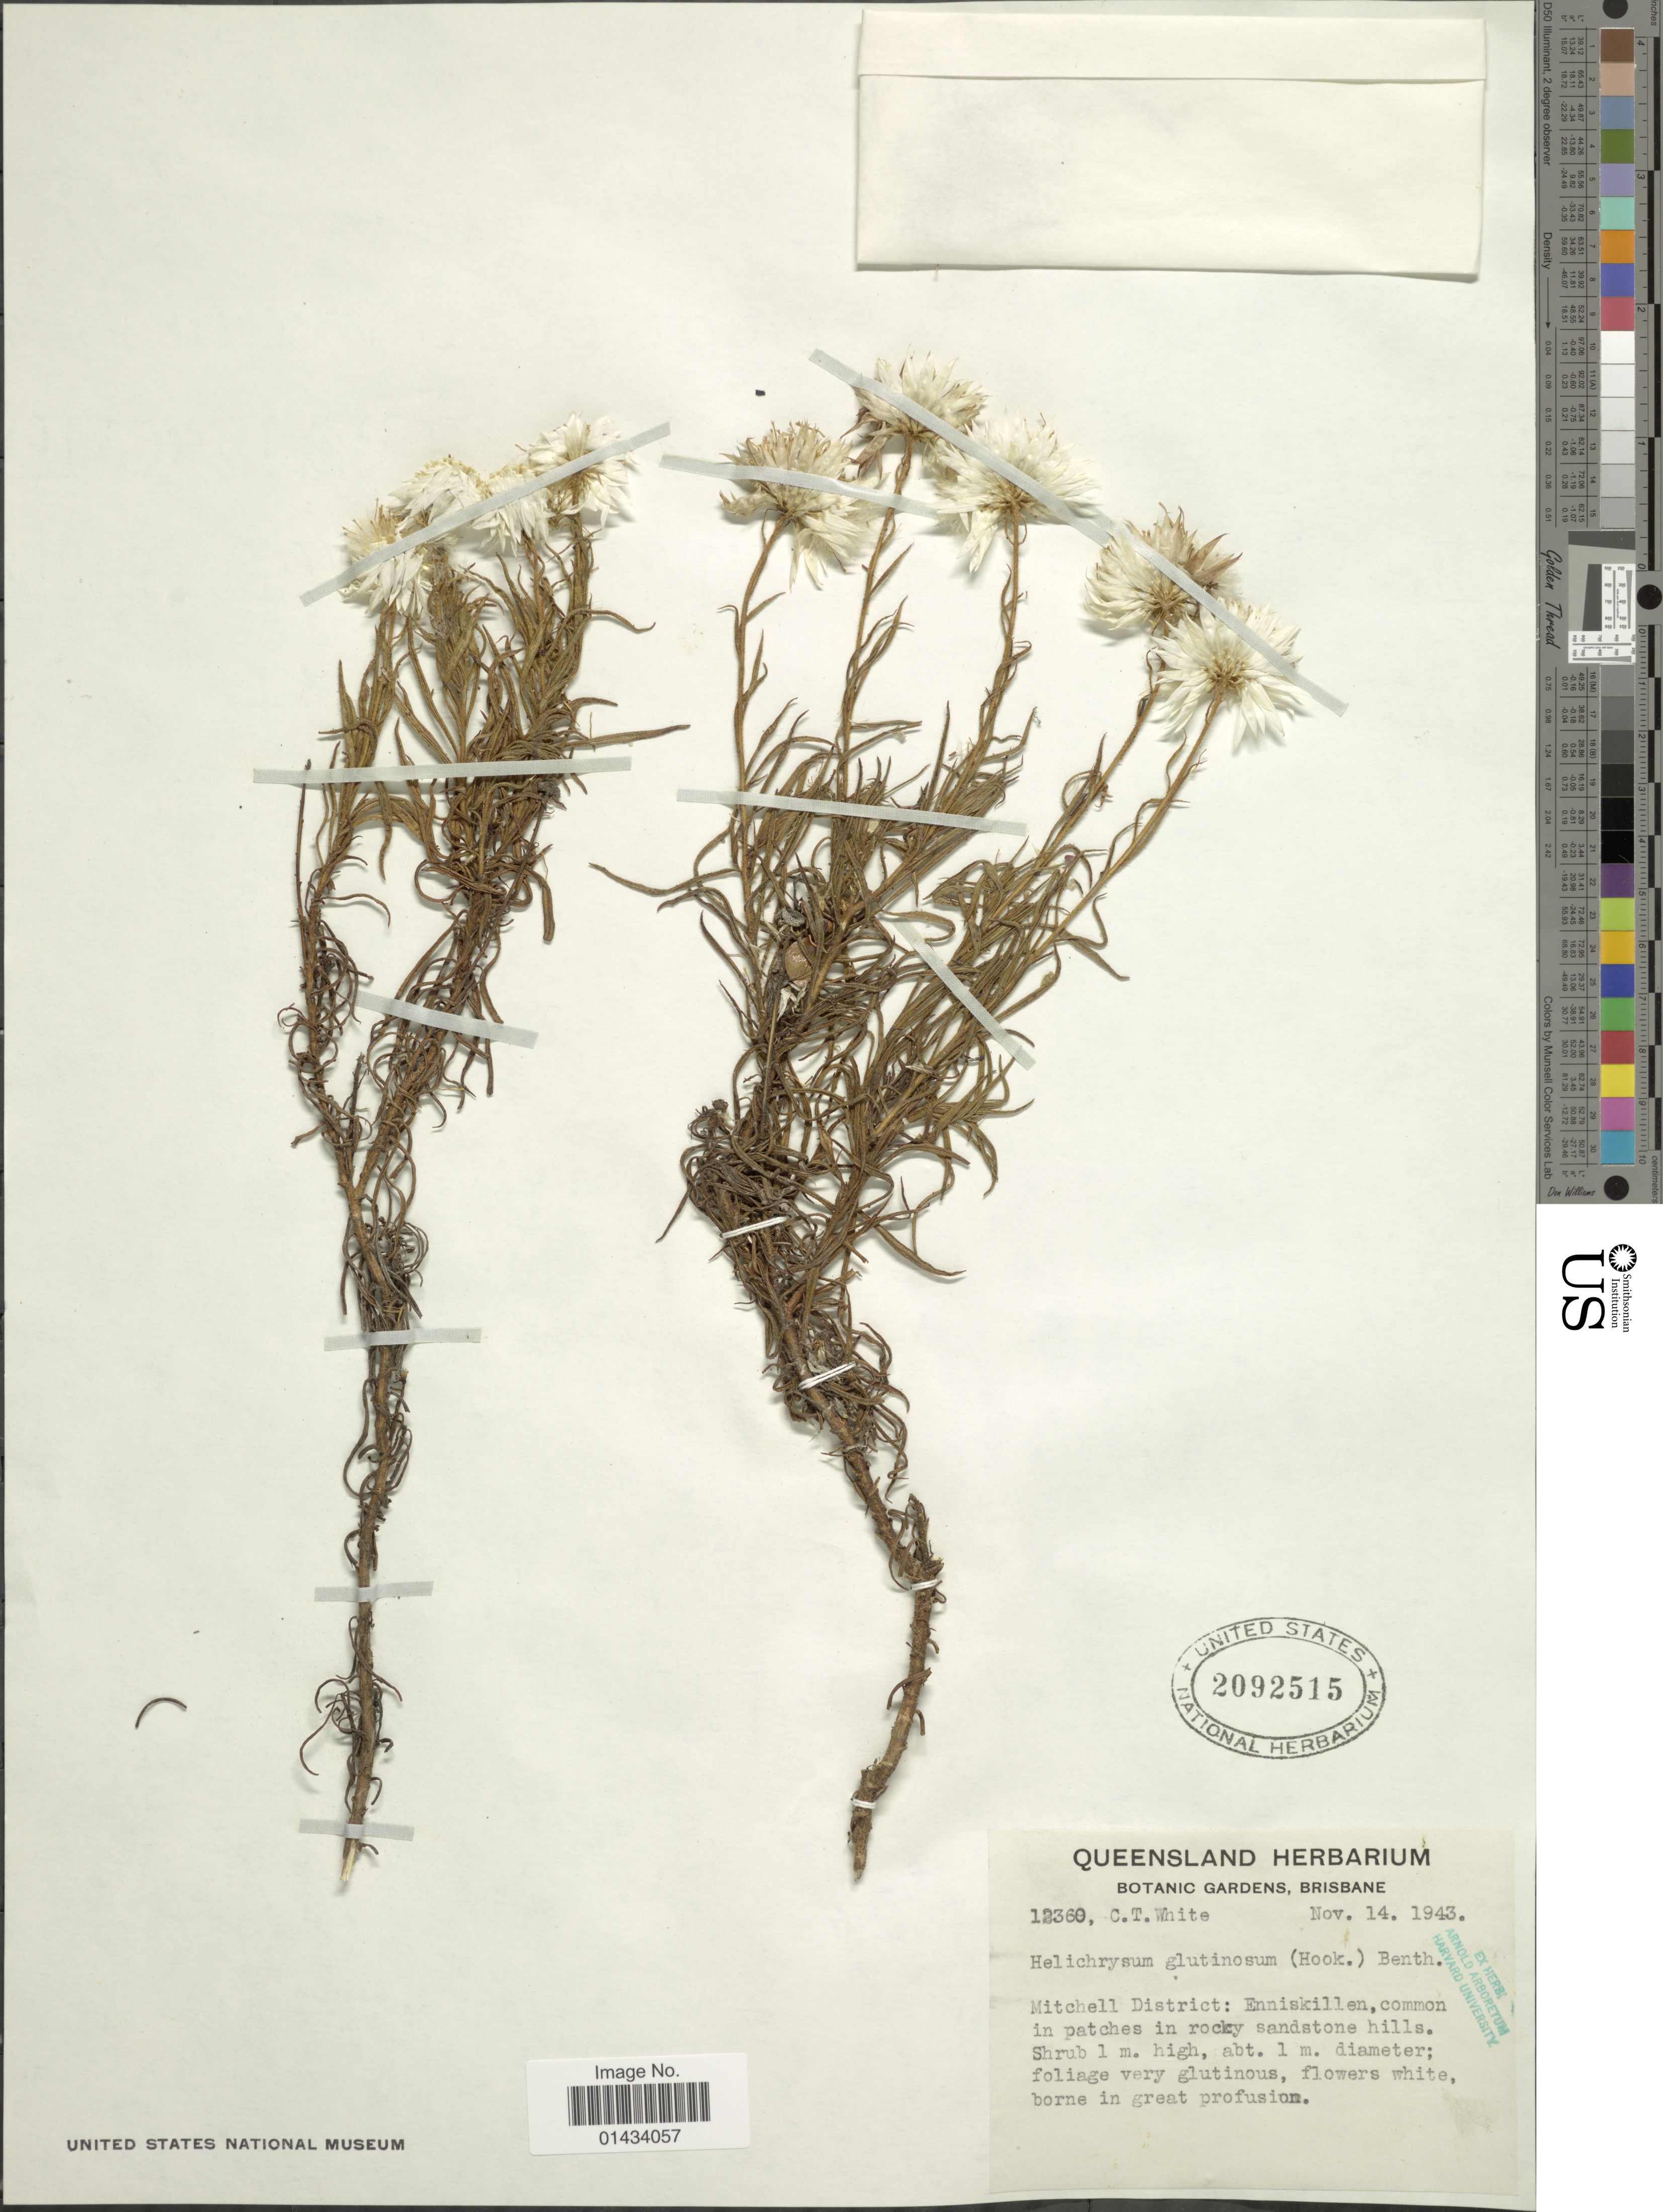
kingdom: Plantae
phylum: Tracheophyta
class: Magnoliopsida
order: Asterales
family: Asteraceae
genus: Coronidium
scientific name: Coronidium glutinosum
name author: (Hook.) Paul G. Wilson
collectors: C. T. White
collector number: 12360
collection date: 1943-11-14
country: Australia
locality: Mitchell District: Ennikillen, common in patches in rocky sandstone hills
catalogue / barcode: US 2092515